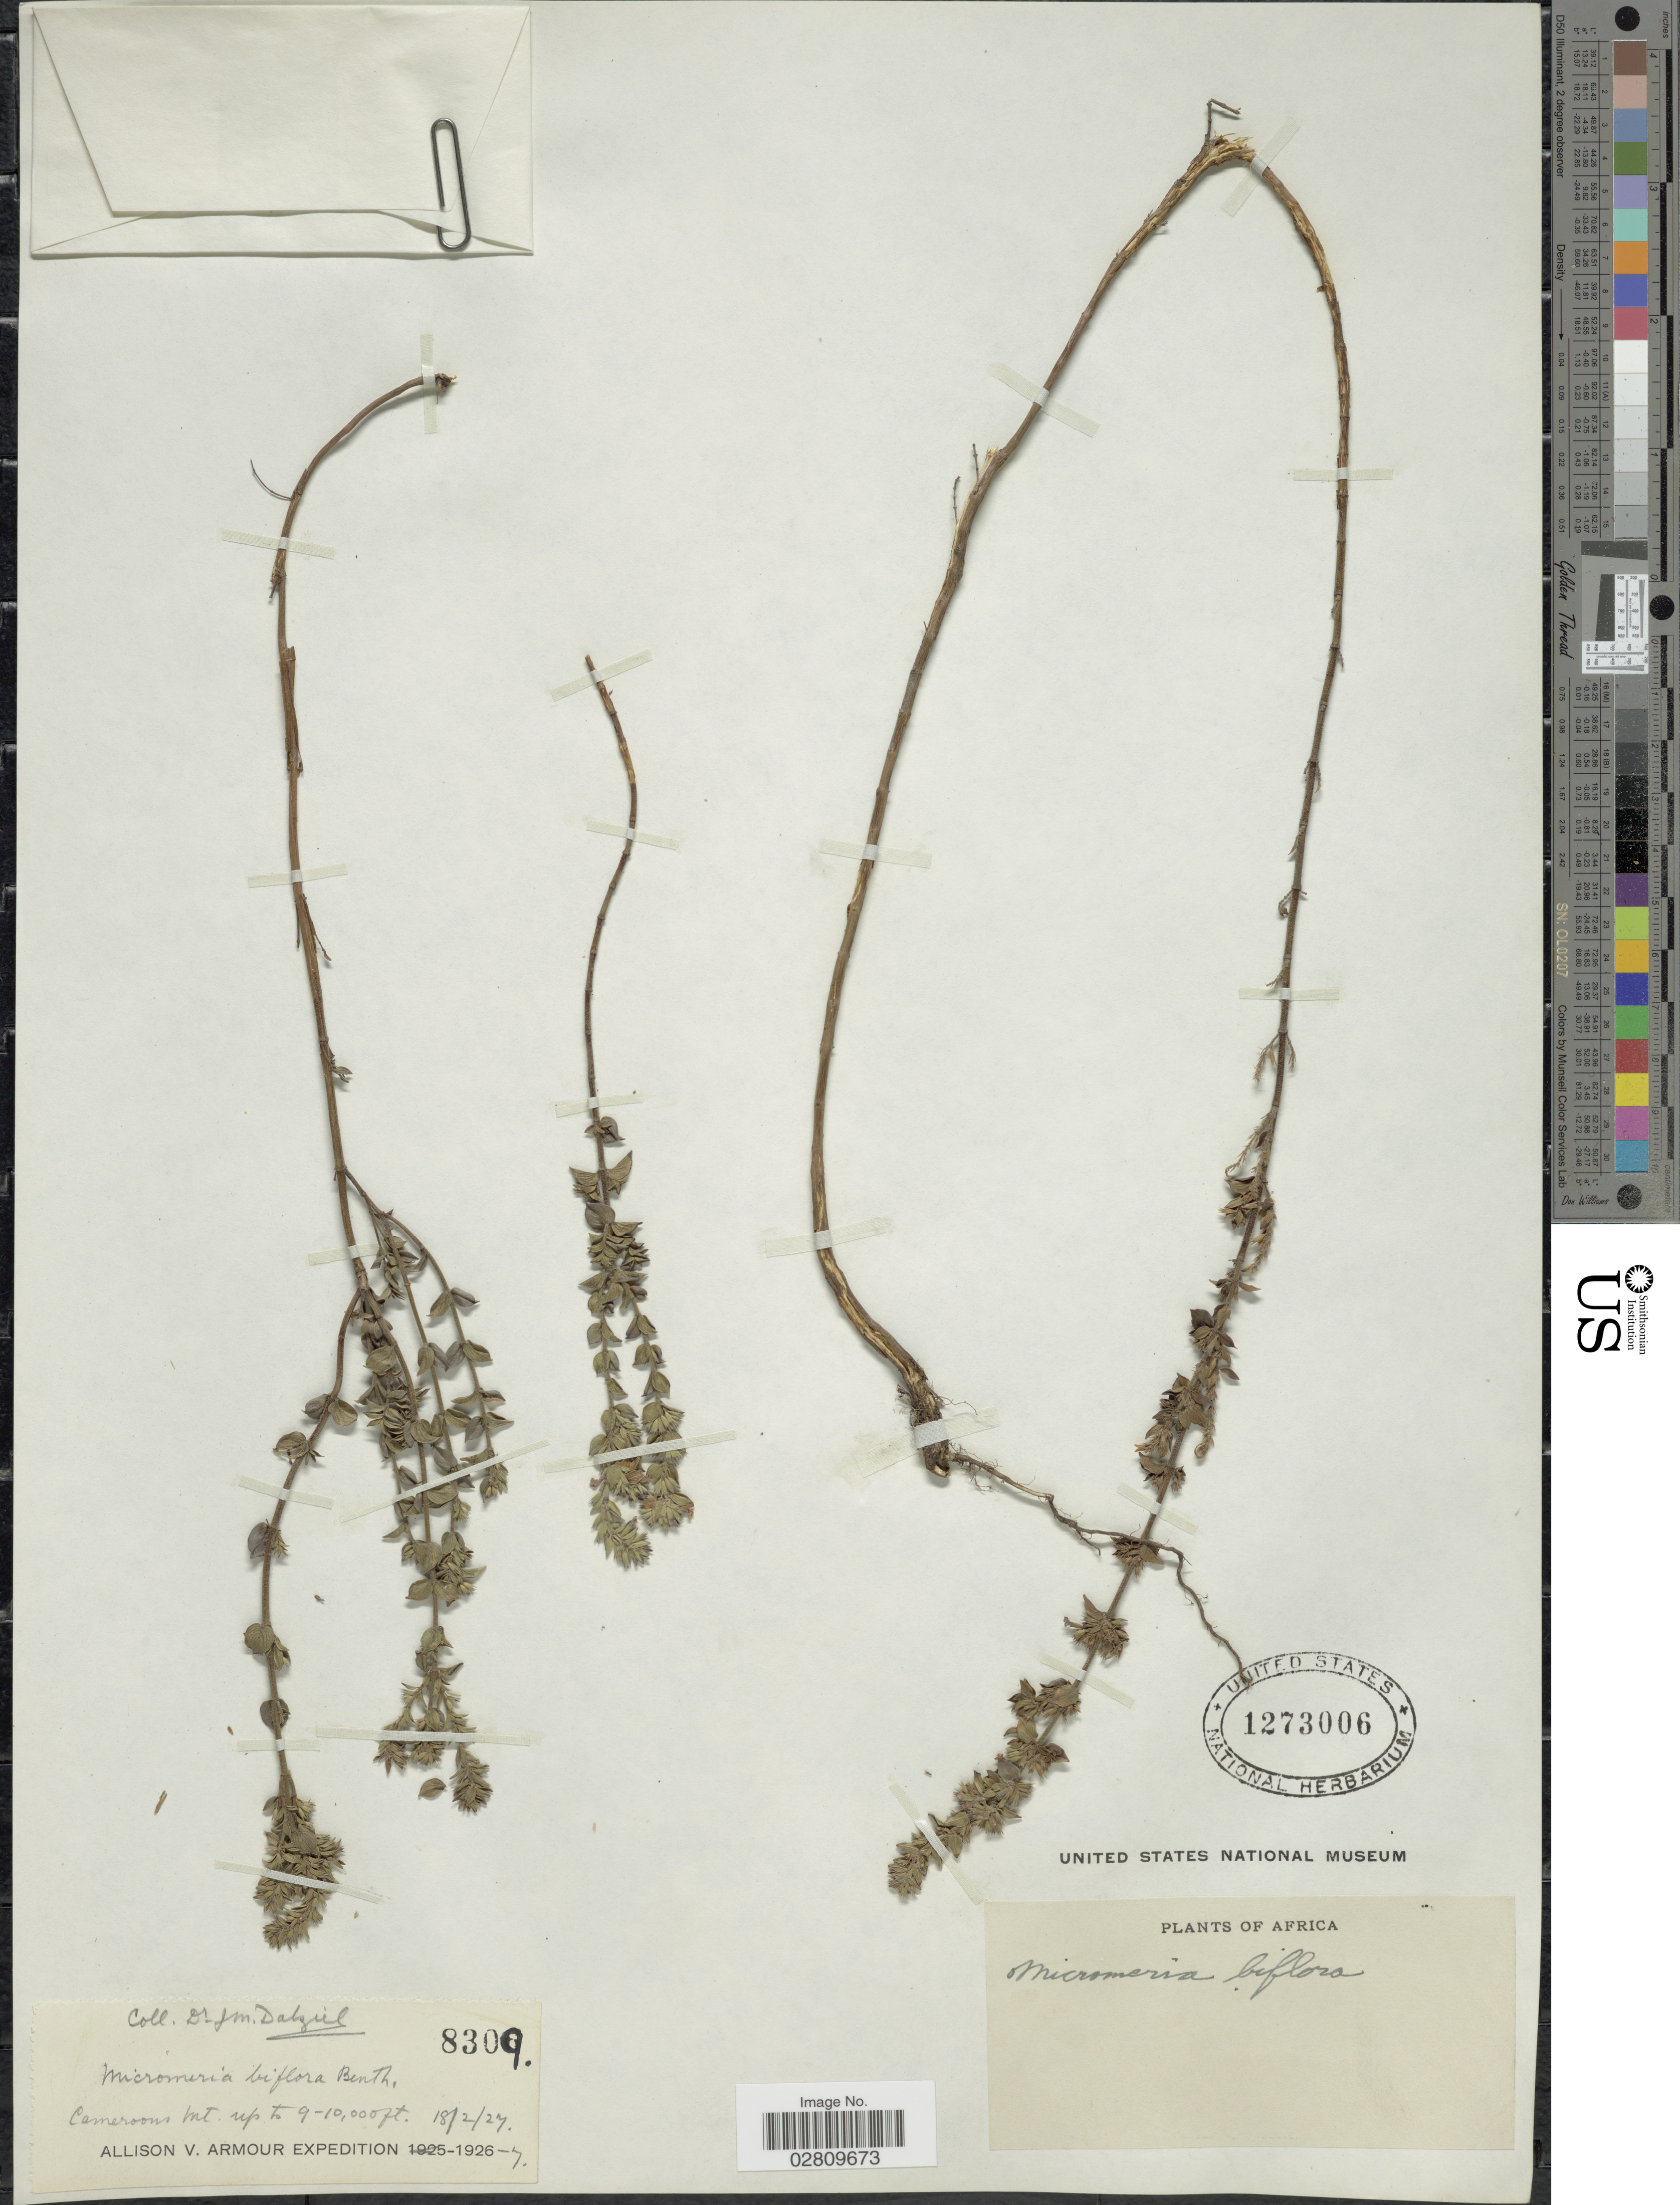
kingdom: Plantae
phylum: Tracheophyta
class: Magnoliopsida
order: Lamiales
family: Lamiaceae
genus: Micromeria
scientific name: Micromeria biflora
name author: (Buch.-Ham. ex D. Don) Benth.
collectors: J. Dalziel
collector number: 8309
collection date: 1927-02-18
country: Cameroon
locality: Cameroons Mt.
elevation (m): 2743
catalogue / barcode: US 1273006